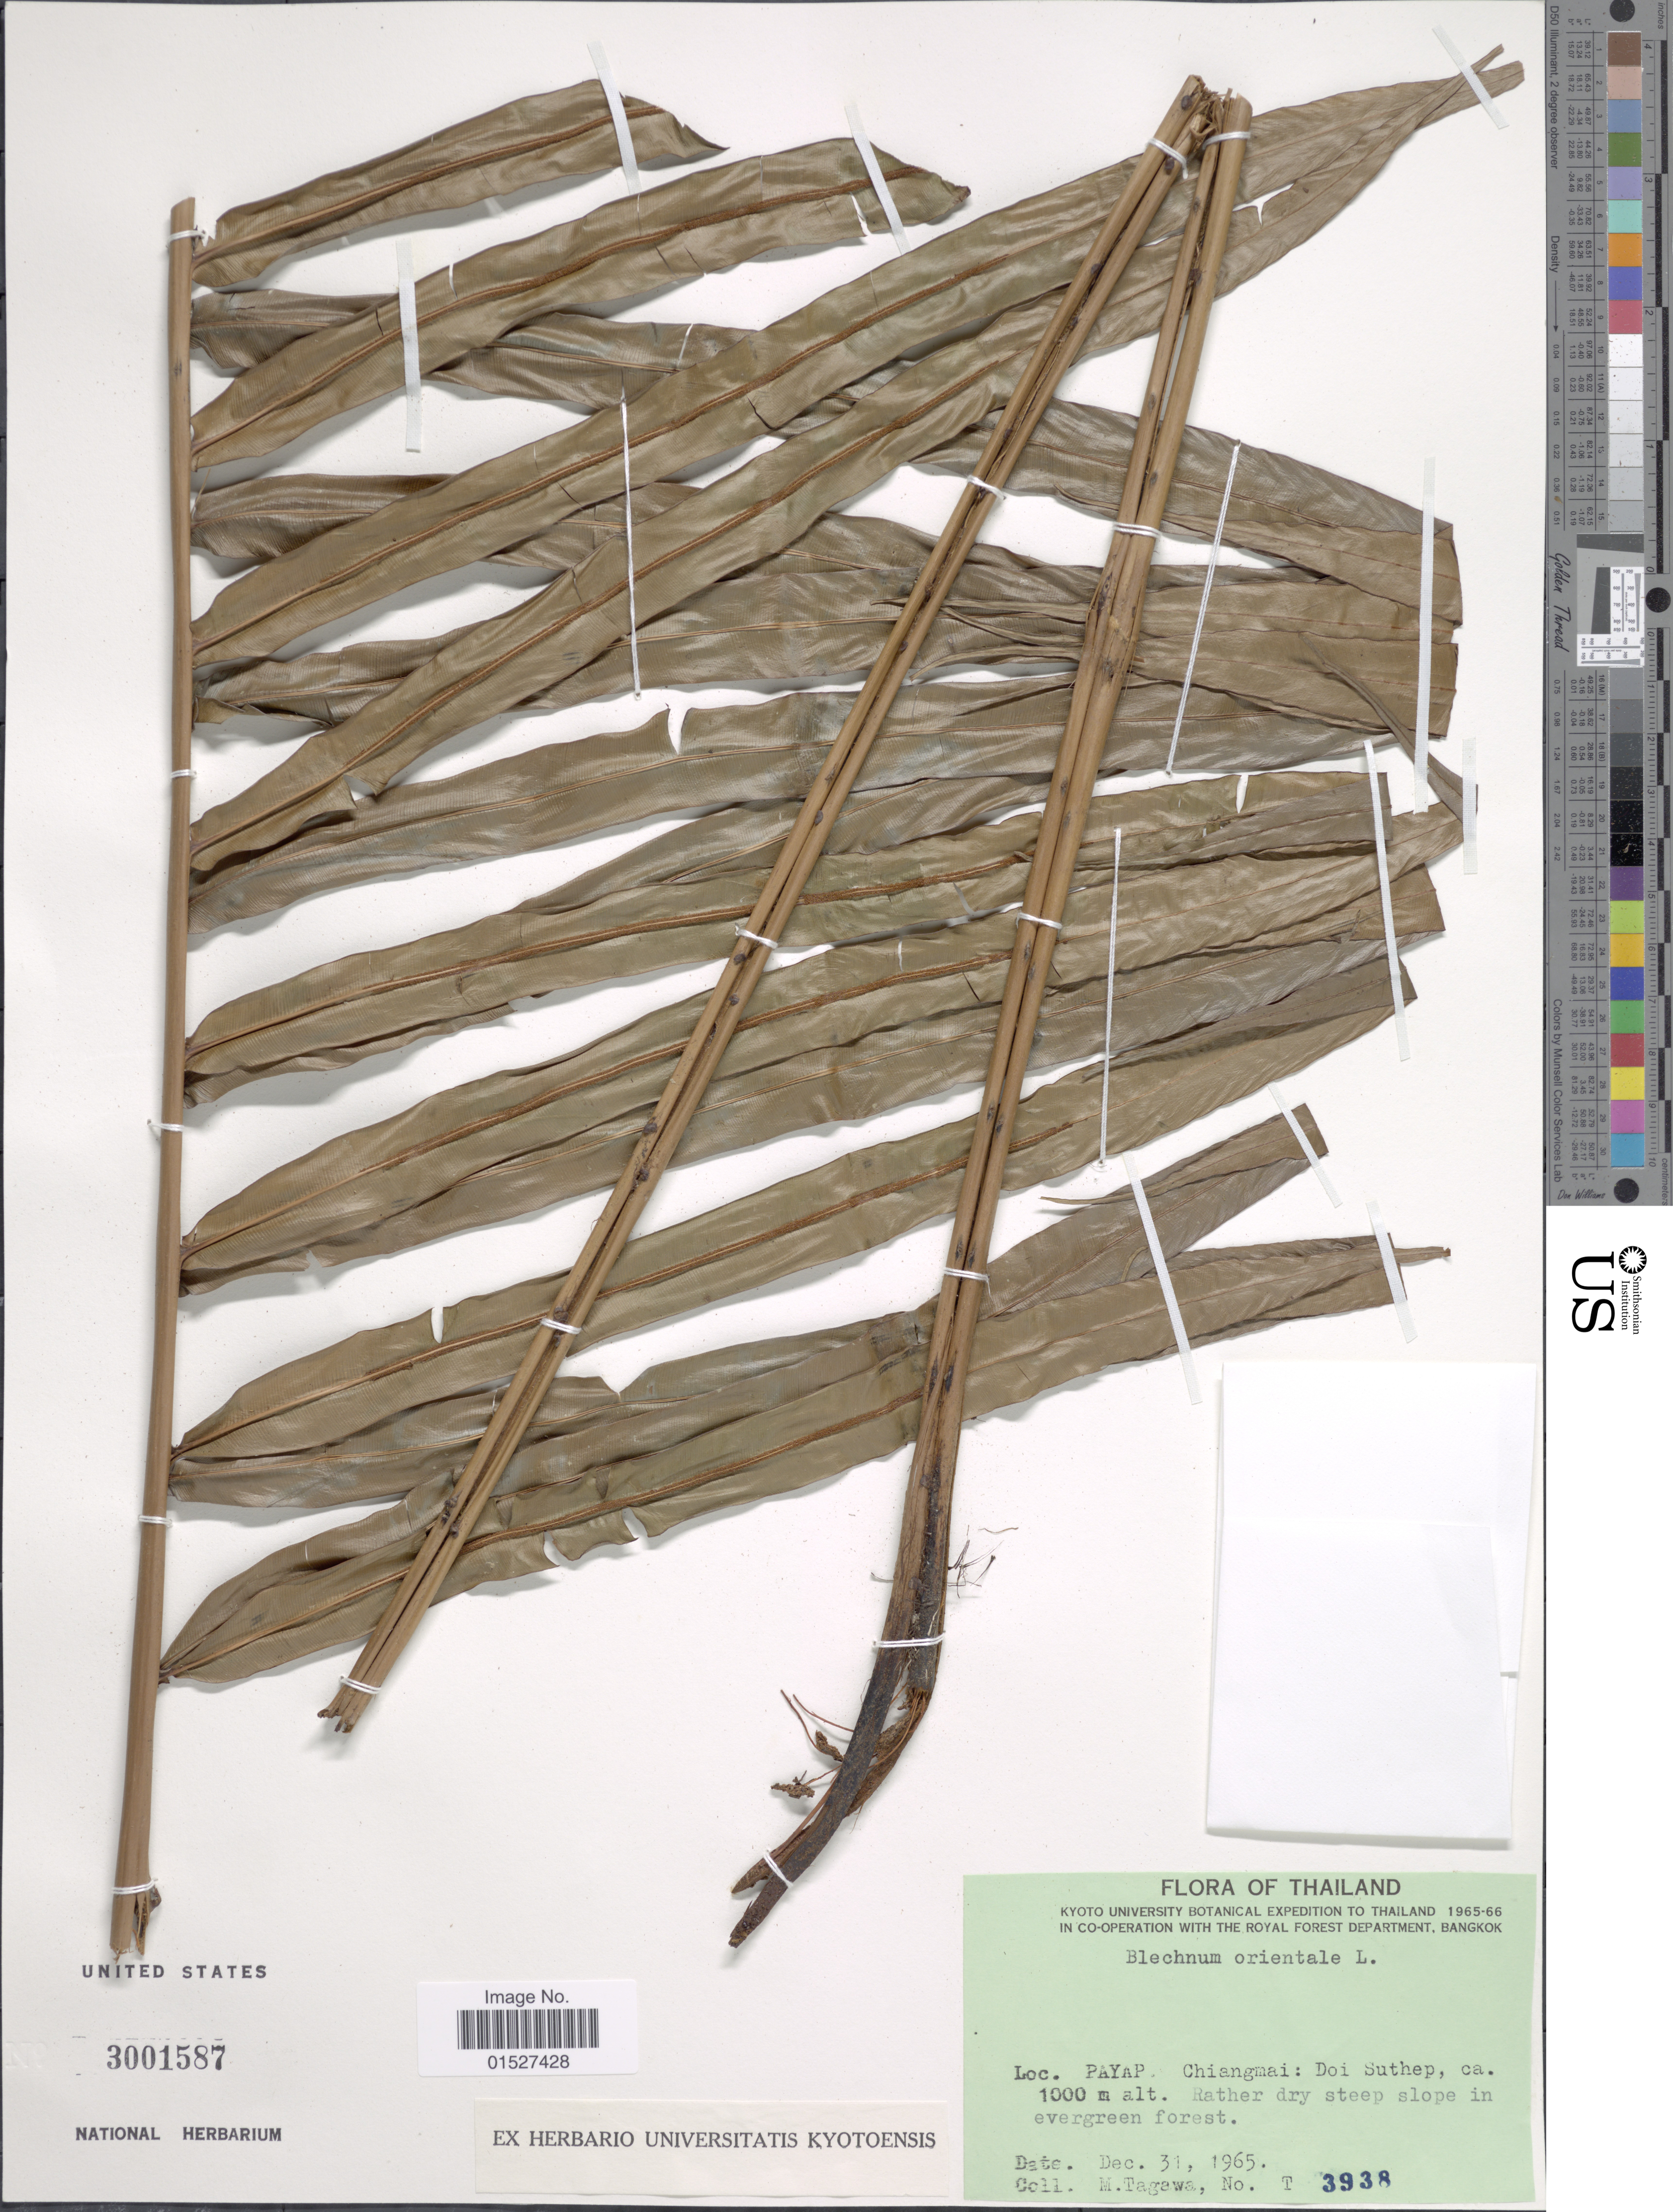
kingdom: Plantae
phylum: Tracheophyta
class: Polypodiopsida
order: Polypodiales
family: Blechnaceae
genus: Blechnum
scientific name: Blechnum orientale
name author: L.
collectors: M. Tagawa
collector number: T3938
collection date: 1965-12-31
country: Thailand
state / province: Chiang Mai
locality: Payap. Chiangmai: Doi Suthep.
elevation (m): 1000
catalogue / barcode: US 3001587